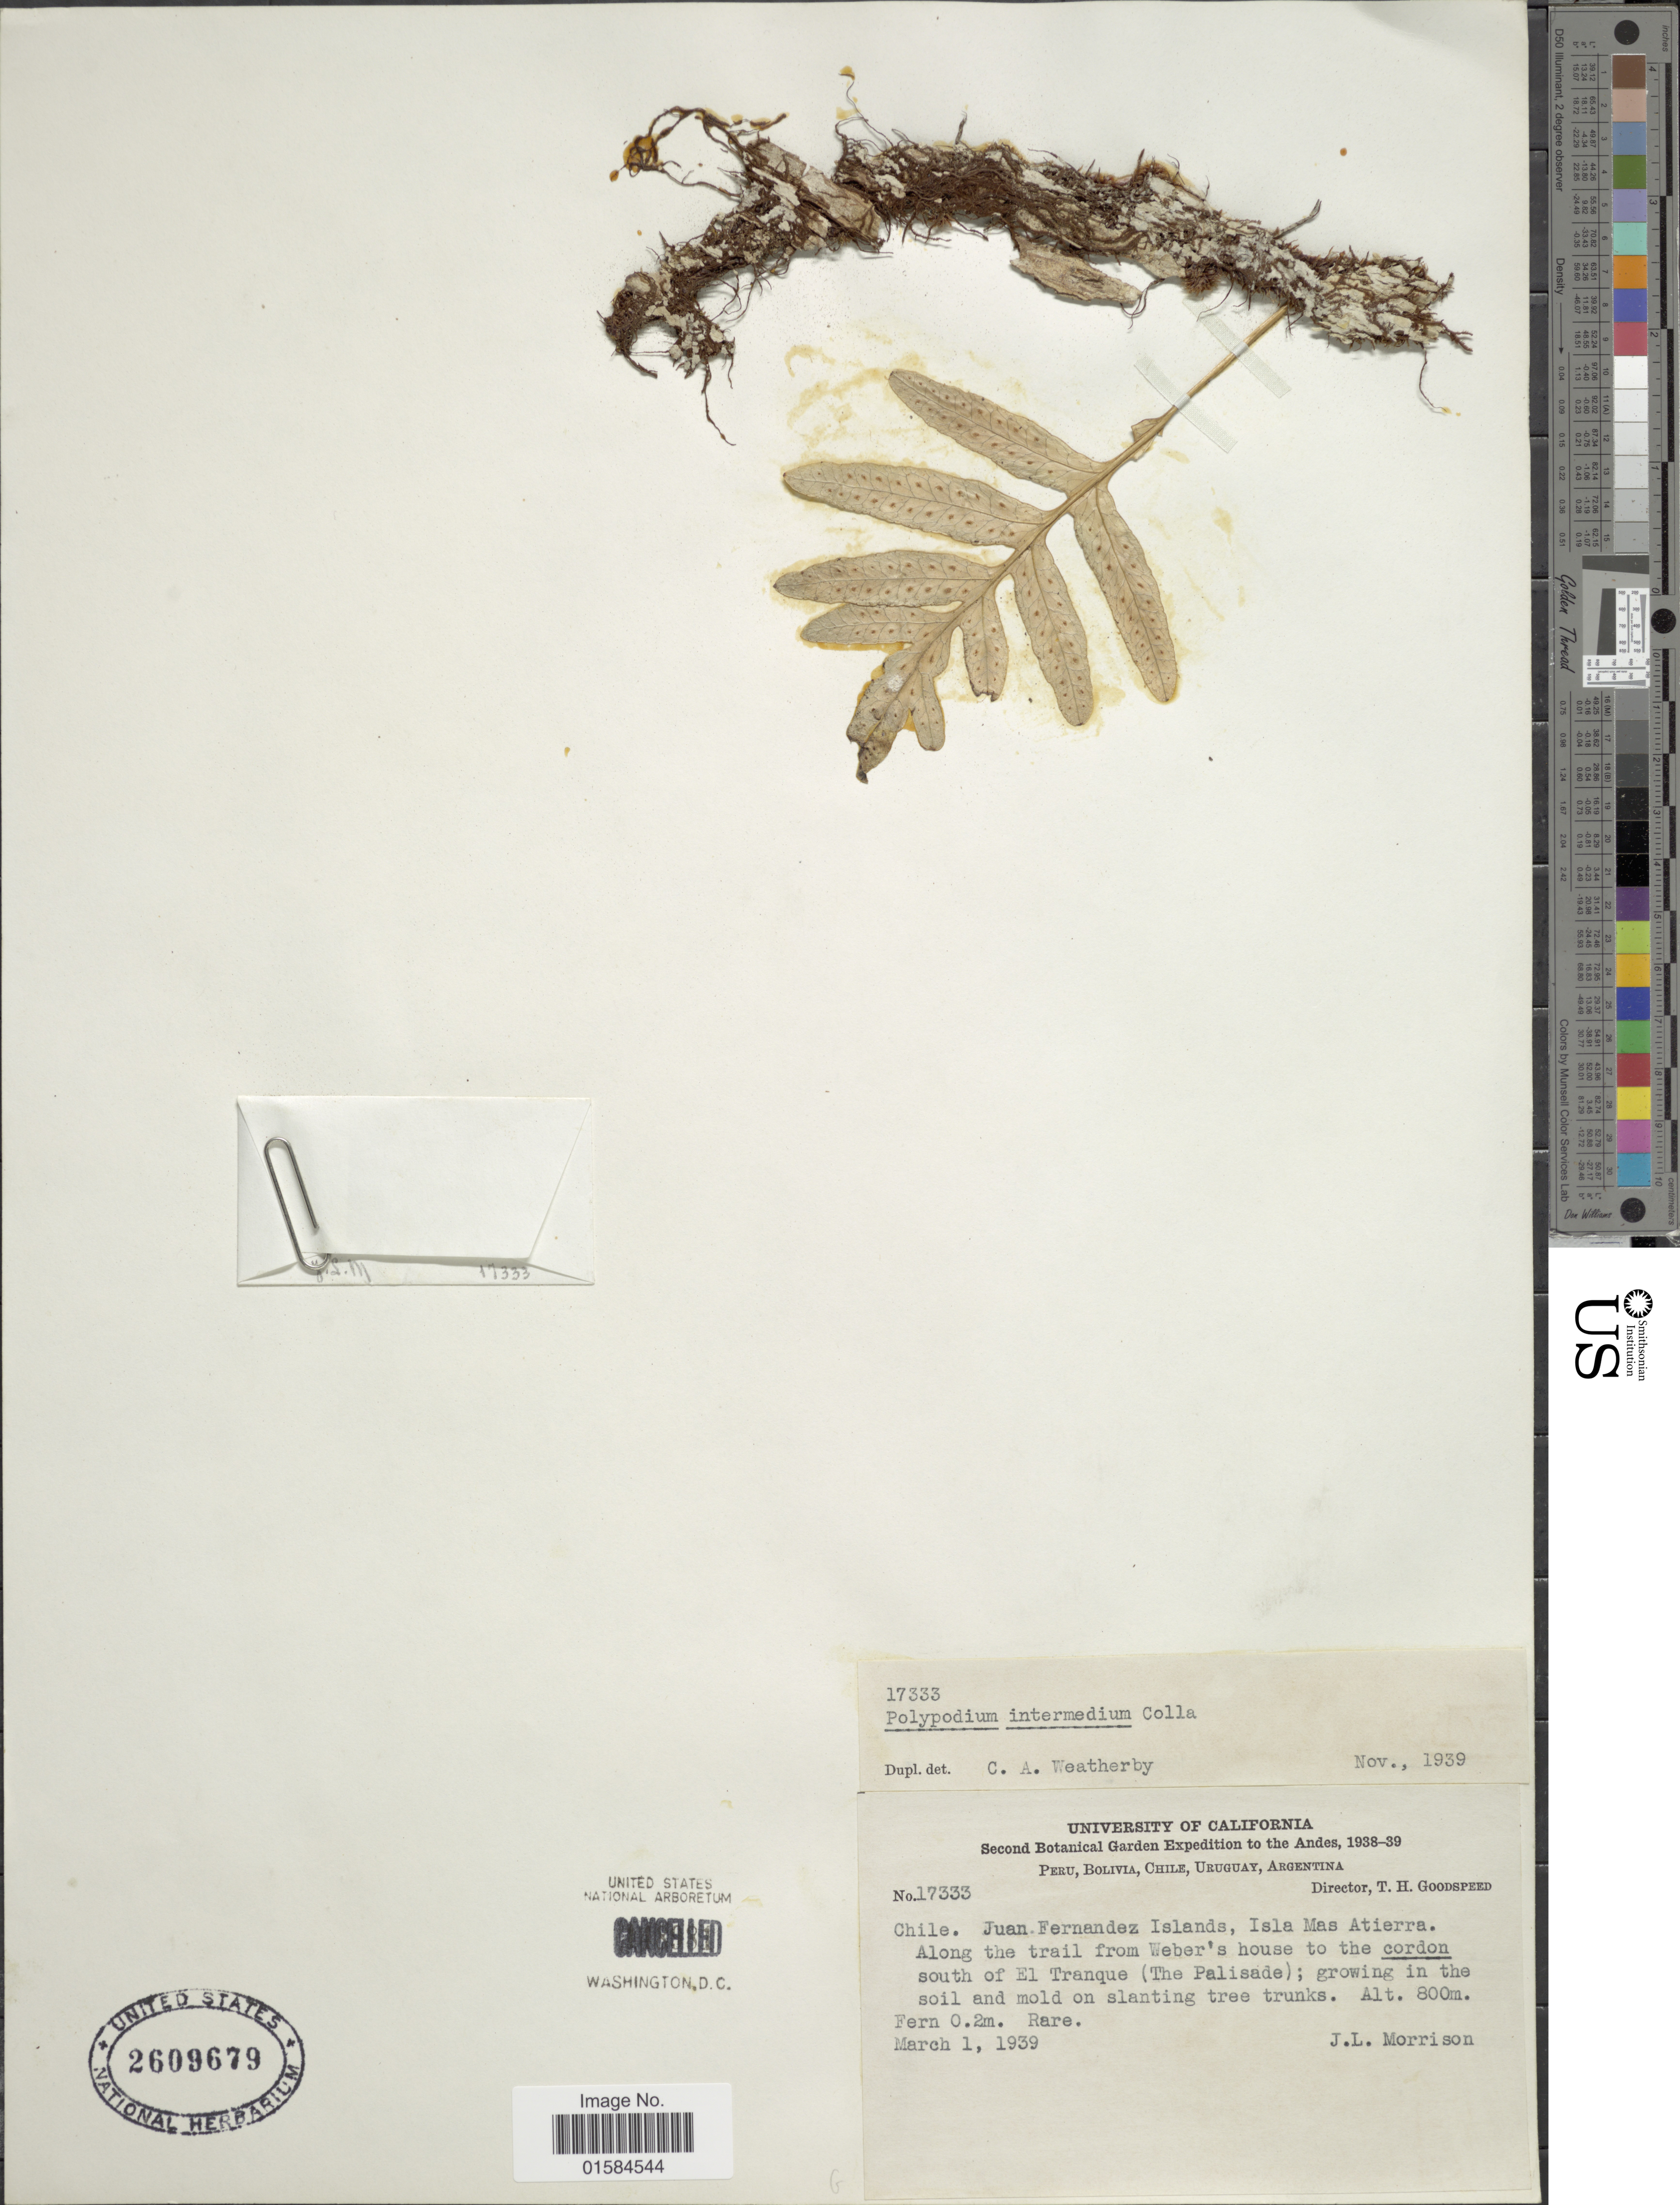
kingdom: Plantae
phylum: Tracheophyta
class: Polypodiopsida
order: Polypodiales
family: Polypodiaceae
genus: Synammia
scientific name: Synammia intermedia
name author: (Colla) G. Kunkel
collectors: J. L. Morrison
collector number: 17333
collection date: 1939-03-01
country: Chile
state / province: Valparaíso (V)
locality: Chile, Juan Fernandez Islands, Isla mas Atierra, along the trail from Weber's house to the cordon south of El Tranque (The Palisade)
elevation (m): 800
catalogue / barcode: US 2609679